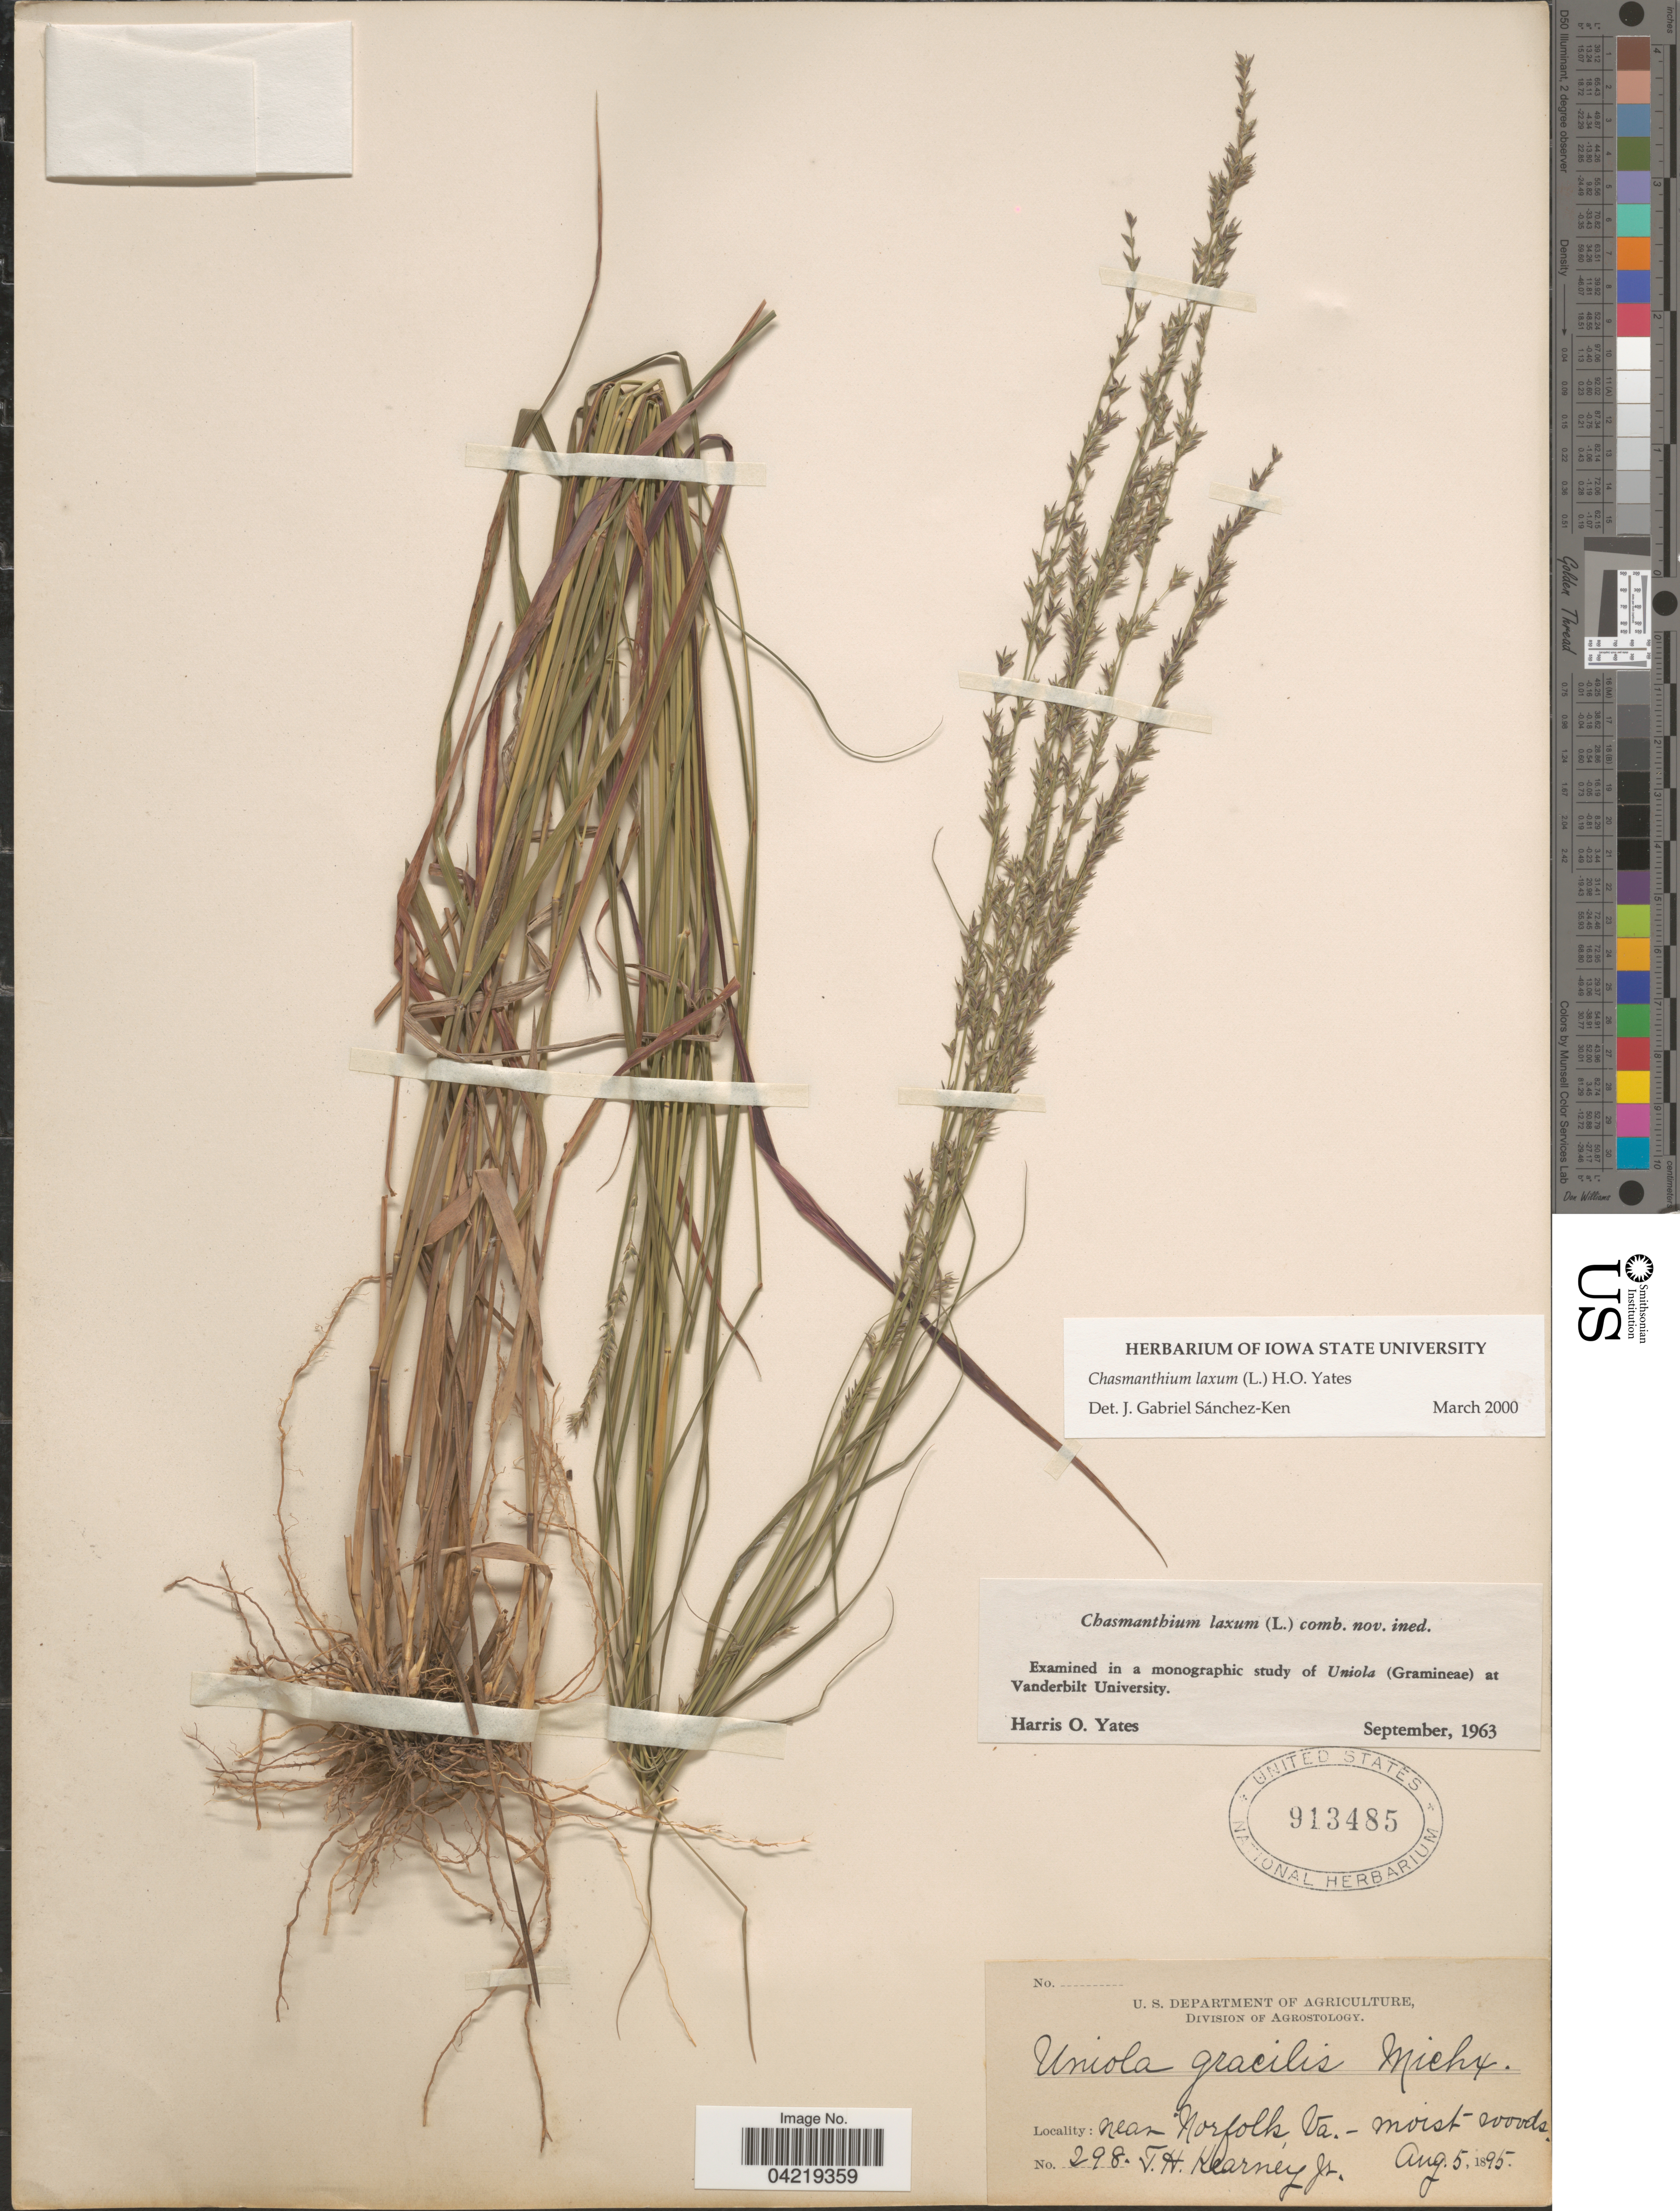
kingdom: Plantae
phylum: Tracheophyta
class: Liliopsida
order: Poales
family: Poaceae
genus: Chasmanthium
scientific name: Chasmanthium laxum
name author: (L.) H.O. Yates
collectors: T. H. Kearney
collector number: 298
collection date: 1895-08-05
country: United States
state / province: Virginia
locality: Near Norfolk.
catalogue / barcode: US 913485